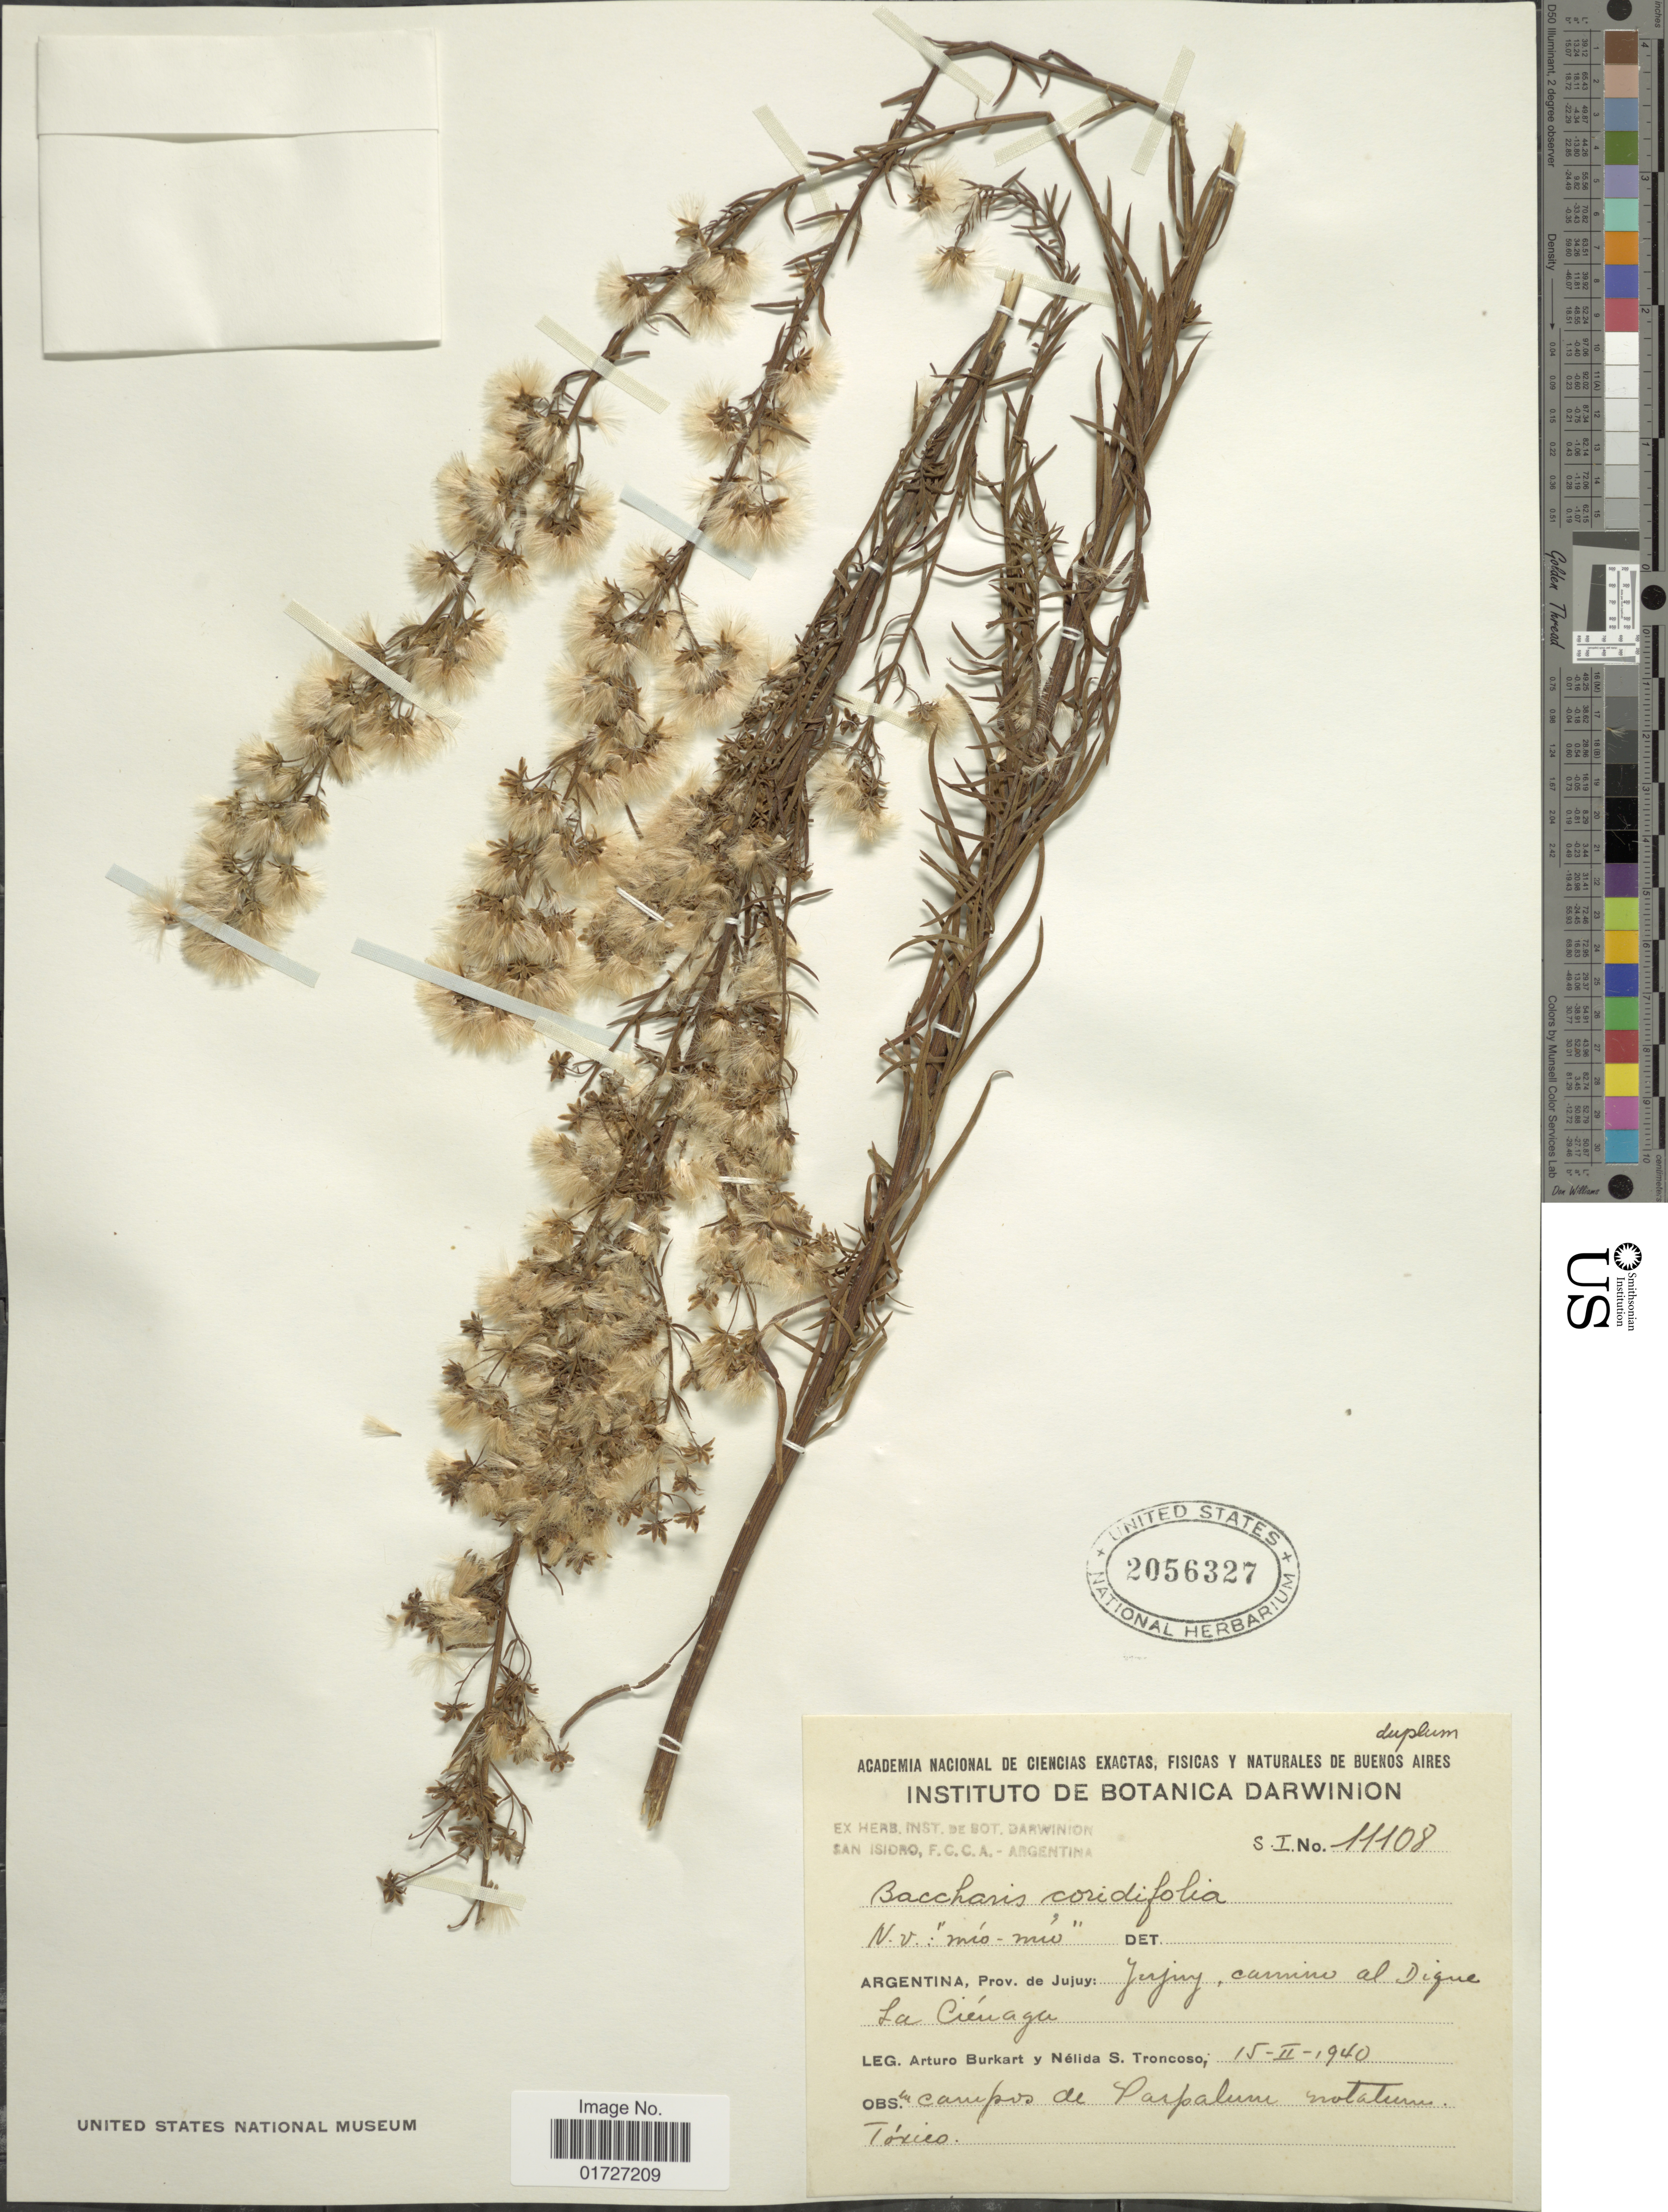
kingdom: Plantae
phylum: Tracheophyta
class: Magnoliopsida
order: Asterales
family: Asteraceae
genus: Baccharis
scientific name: Baccharis coridifolia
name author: DC.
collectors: A. E. Burkart & N. Troncoso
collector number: SI11108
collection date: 1940-02-15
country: Argentina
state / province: Jujuy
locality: Camino al Dique, La Cienaga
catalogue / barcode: US 2056327